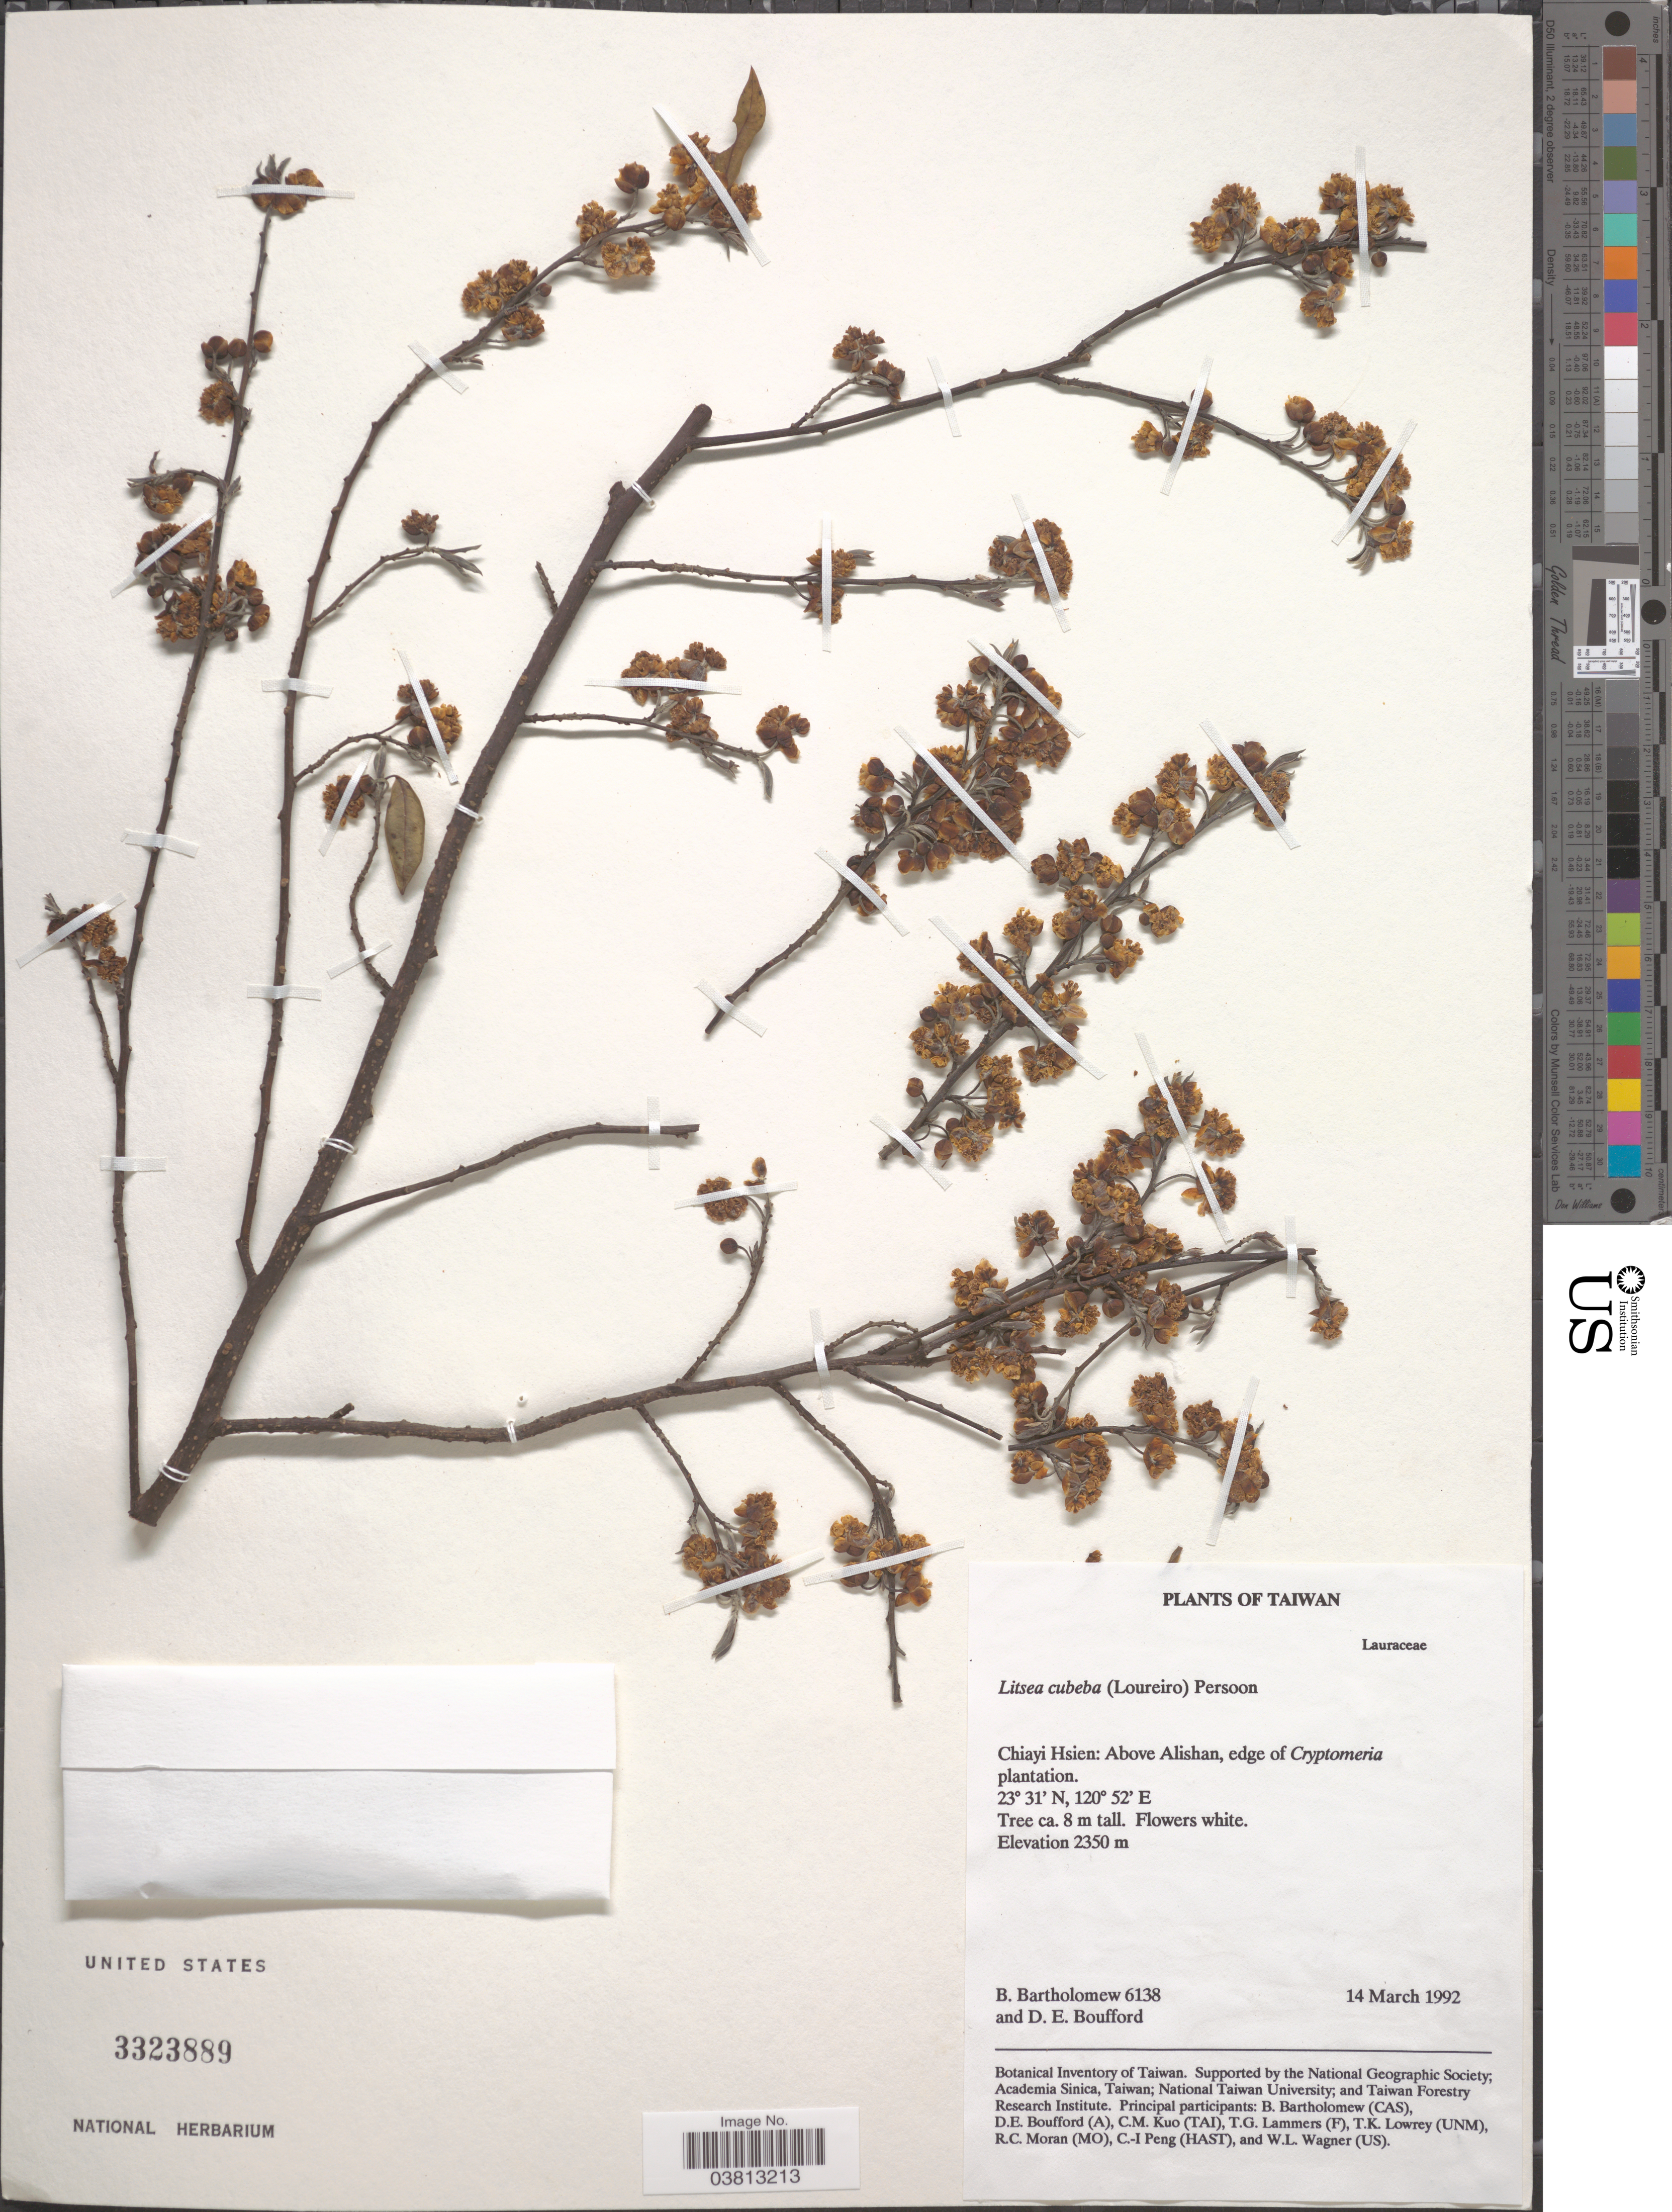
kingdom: Plantae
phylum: Tracheophyta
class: Magnoliopsida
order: Laurales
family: Lauraceae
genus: Litsea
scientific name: Litsea cubeba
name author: (Lour.) Pers.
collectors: B. Bartholomew & D. E. Boufford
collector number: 6138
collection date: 1992-03-14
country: Taiwan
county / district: Chiayi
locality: Chiayi Hsien: Above Alishan, edge of Cryptomeria plantation.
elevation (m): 2350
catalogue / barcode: US 3323889